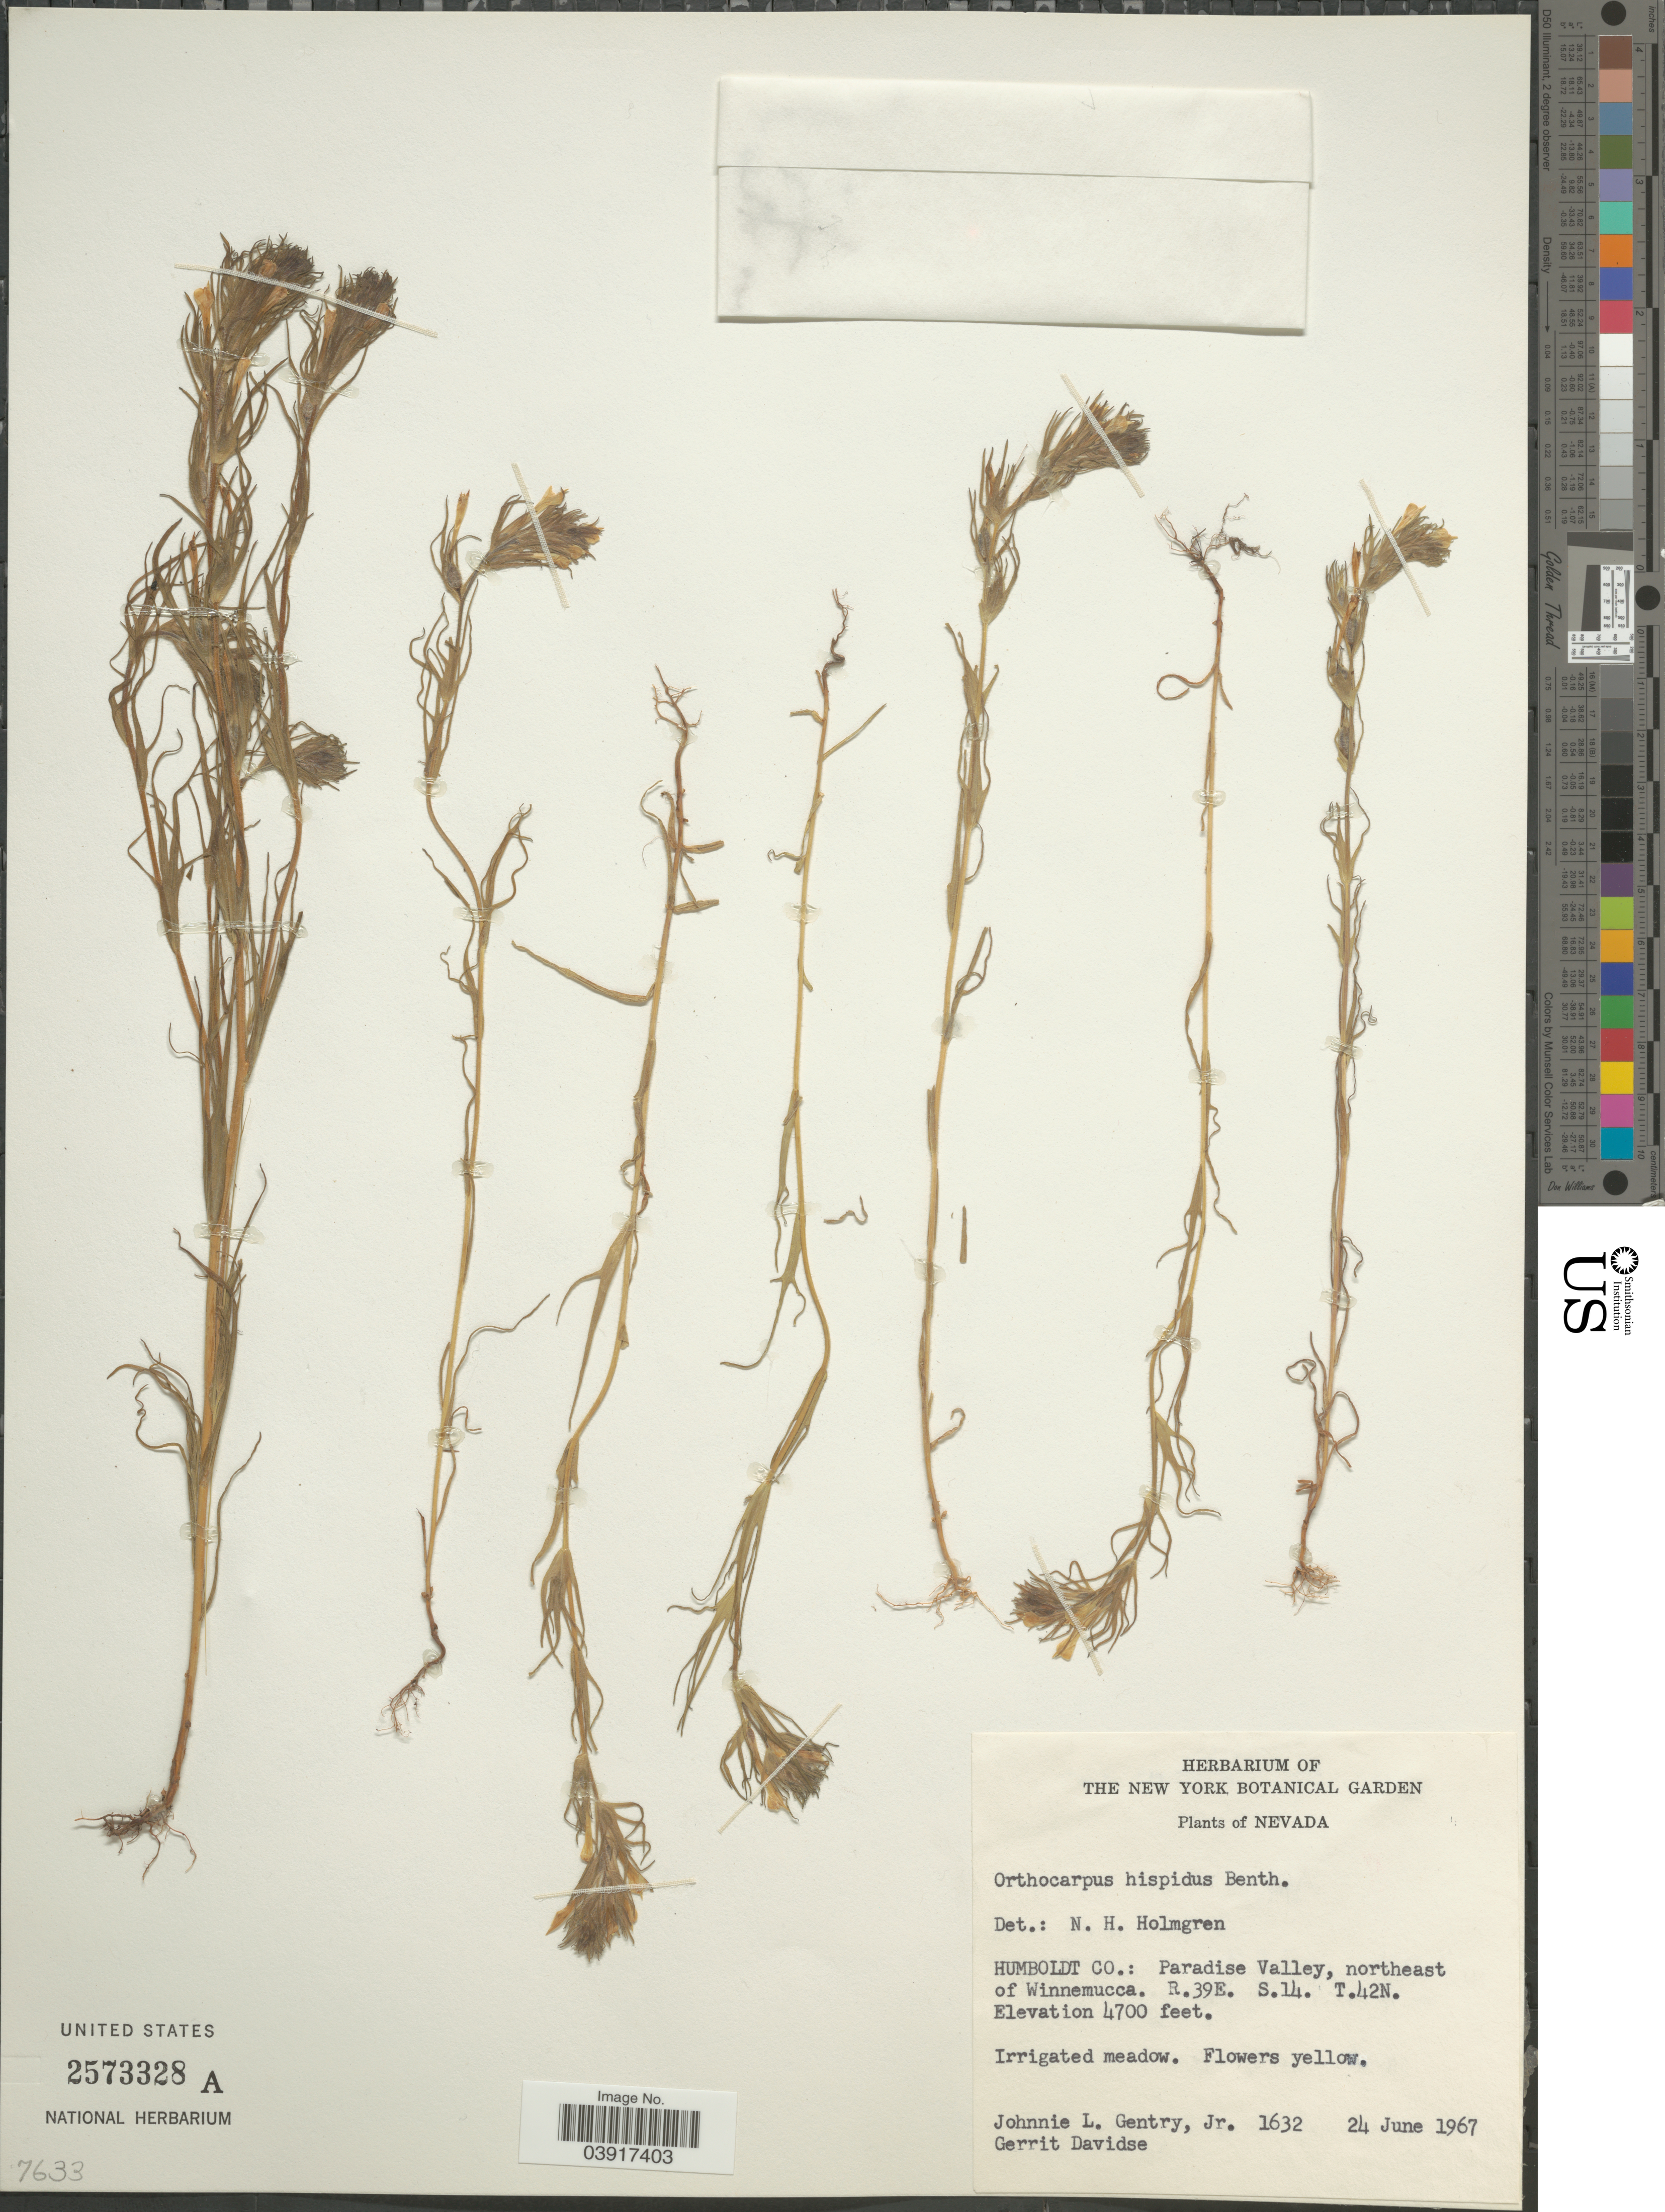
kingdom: Plantae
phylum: Tracheophyta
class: Magnoliopsida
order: Lamiales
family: Orobanchaceae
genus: Orthocarpus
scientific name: Orthocarpus hispidus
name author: Benth.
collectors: J. L. Gentry & G. Davidse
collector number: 1632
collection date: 1967-06-24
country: United States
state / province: Nevada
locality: Humboldt Co.: Paradise Valley, northeast of Winnemucca. R.39E. S.14. T.42N.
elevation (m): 1433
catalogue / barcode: US 2573328A